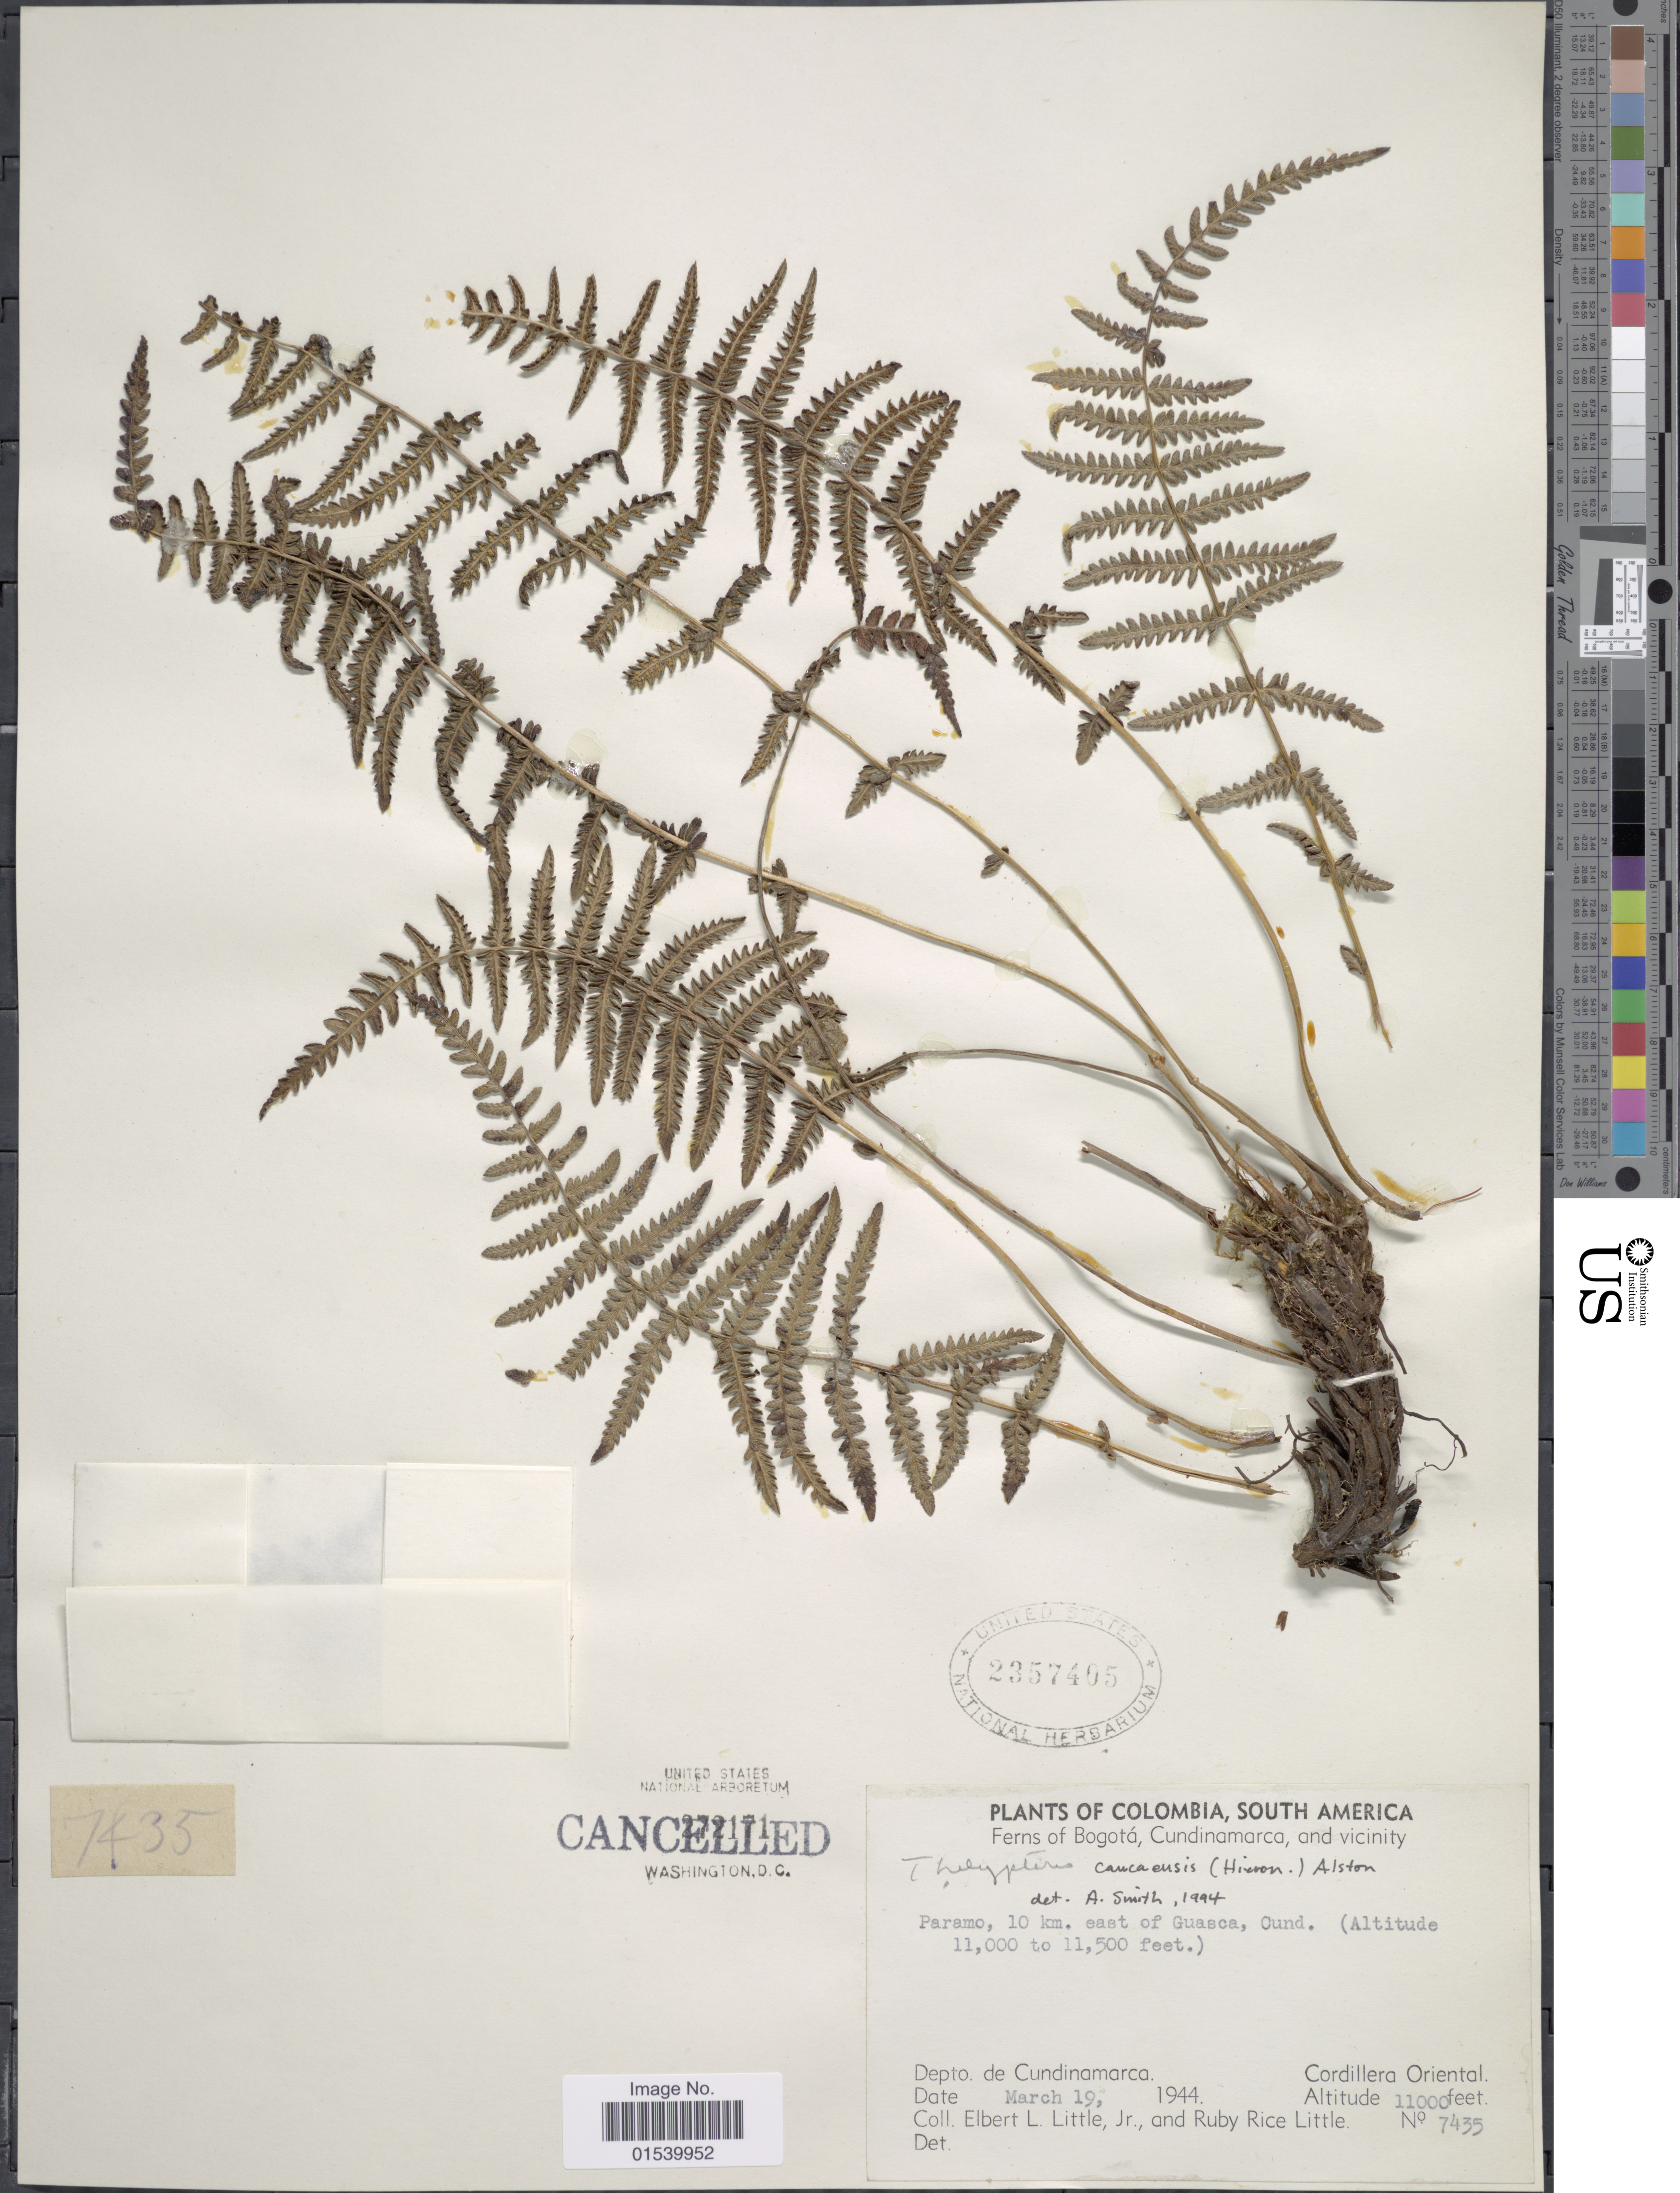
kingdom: Plantae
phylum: Tracheophyta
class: Polypodiopsida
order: Polypodiales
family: Thelypteridaceae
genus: Amauropelta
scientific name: Amauropelta caucaensis (Hieron.) comb. nov., ined. 2015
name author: (Hieron.)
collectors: E. L. Little & R. R. Little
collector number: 7435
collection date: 1944-03-19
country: Colombia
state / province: Cundinamarca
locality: Ferns of Bogotá, and vicinity, Paramo, 10 km east of Guasca, Cund, Depto de Cundinamarca, Cordillera Oriental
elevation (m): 3353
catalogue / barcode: US 2357405